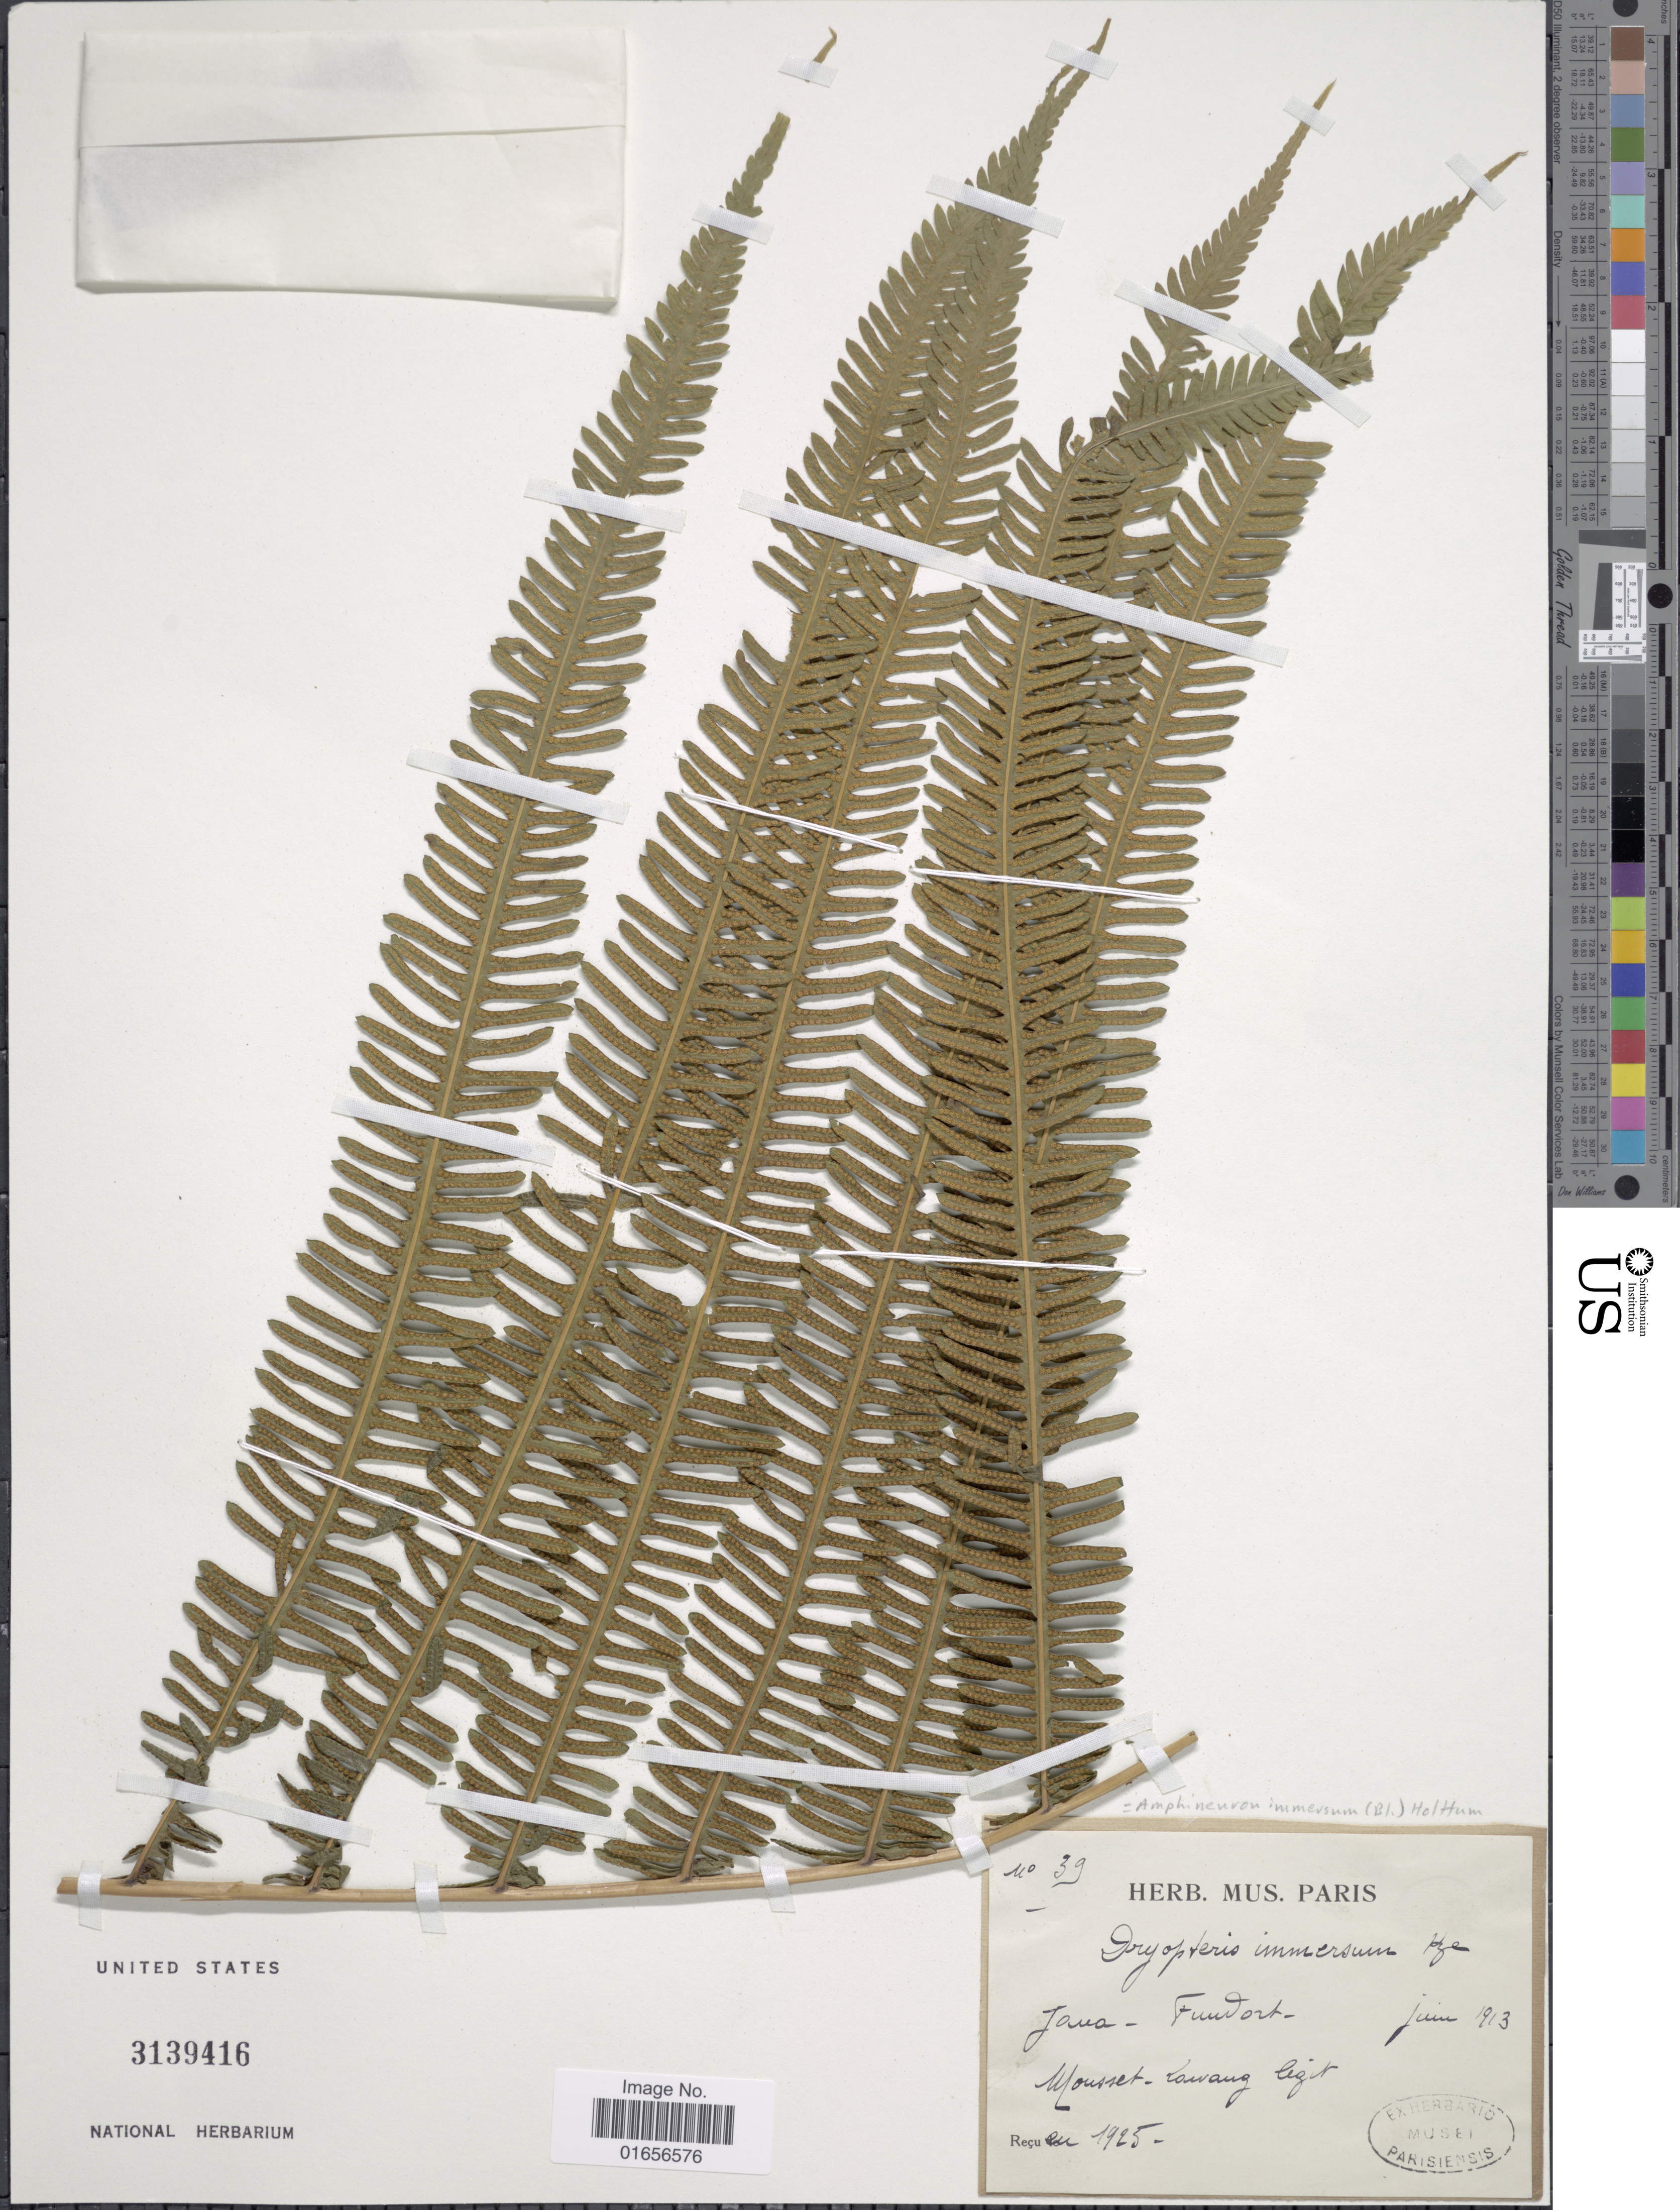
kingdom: Plantae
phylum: Tracheophyta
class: Polypodiopsida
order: Polypodiales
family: Thelypteridaceae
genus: Amphineuron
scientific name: Amphineuron immersum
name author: (Blume) Holttum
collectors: Mousset-Lawang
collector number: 39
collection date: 1913-06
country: Indonesia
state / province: Java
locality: Java, Fuuwort [interpreted]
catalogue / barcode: US 3139416